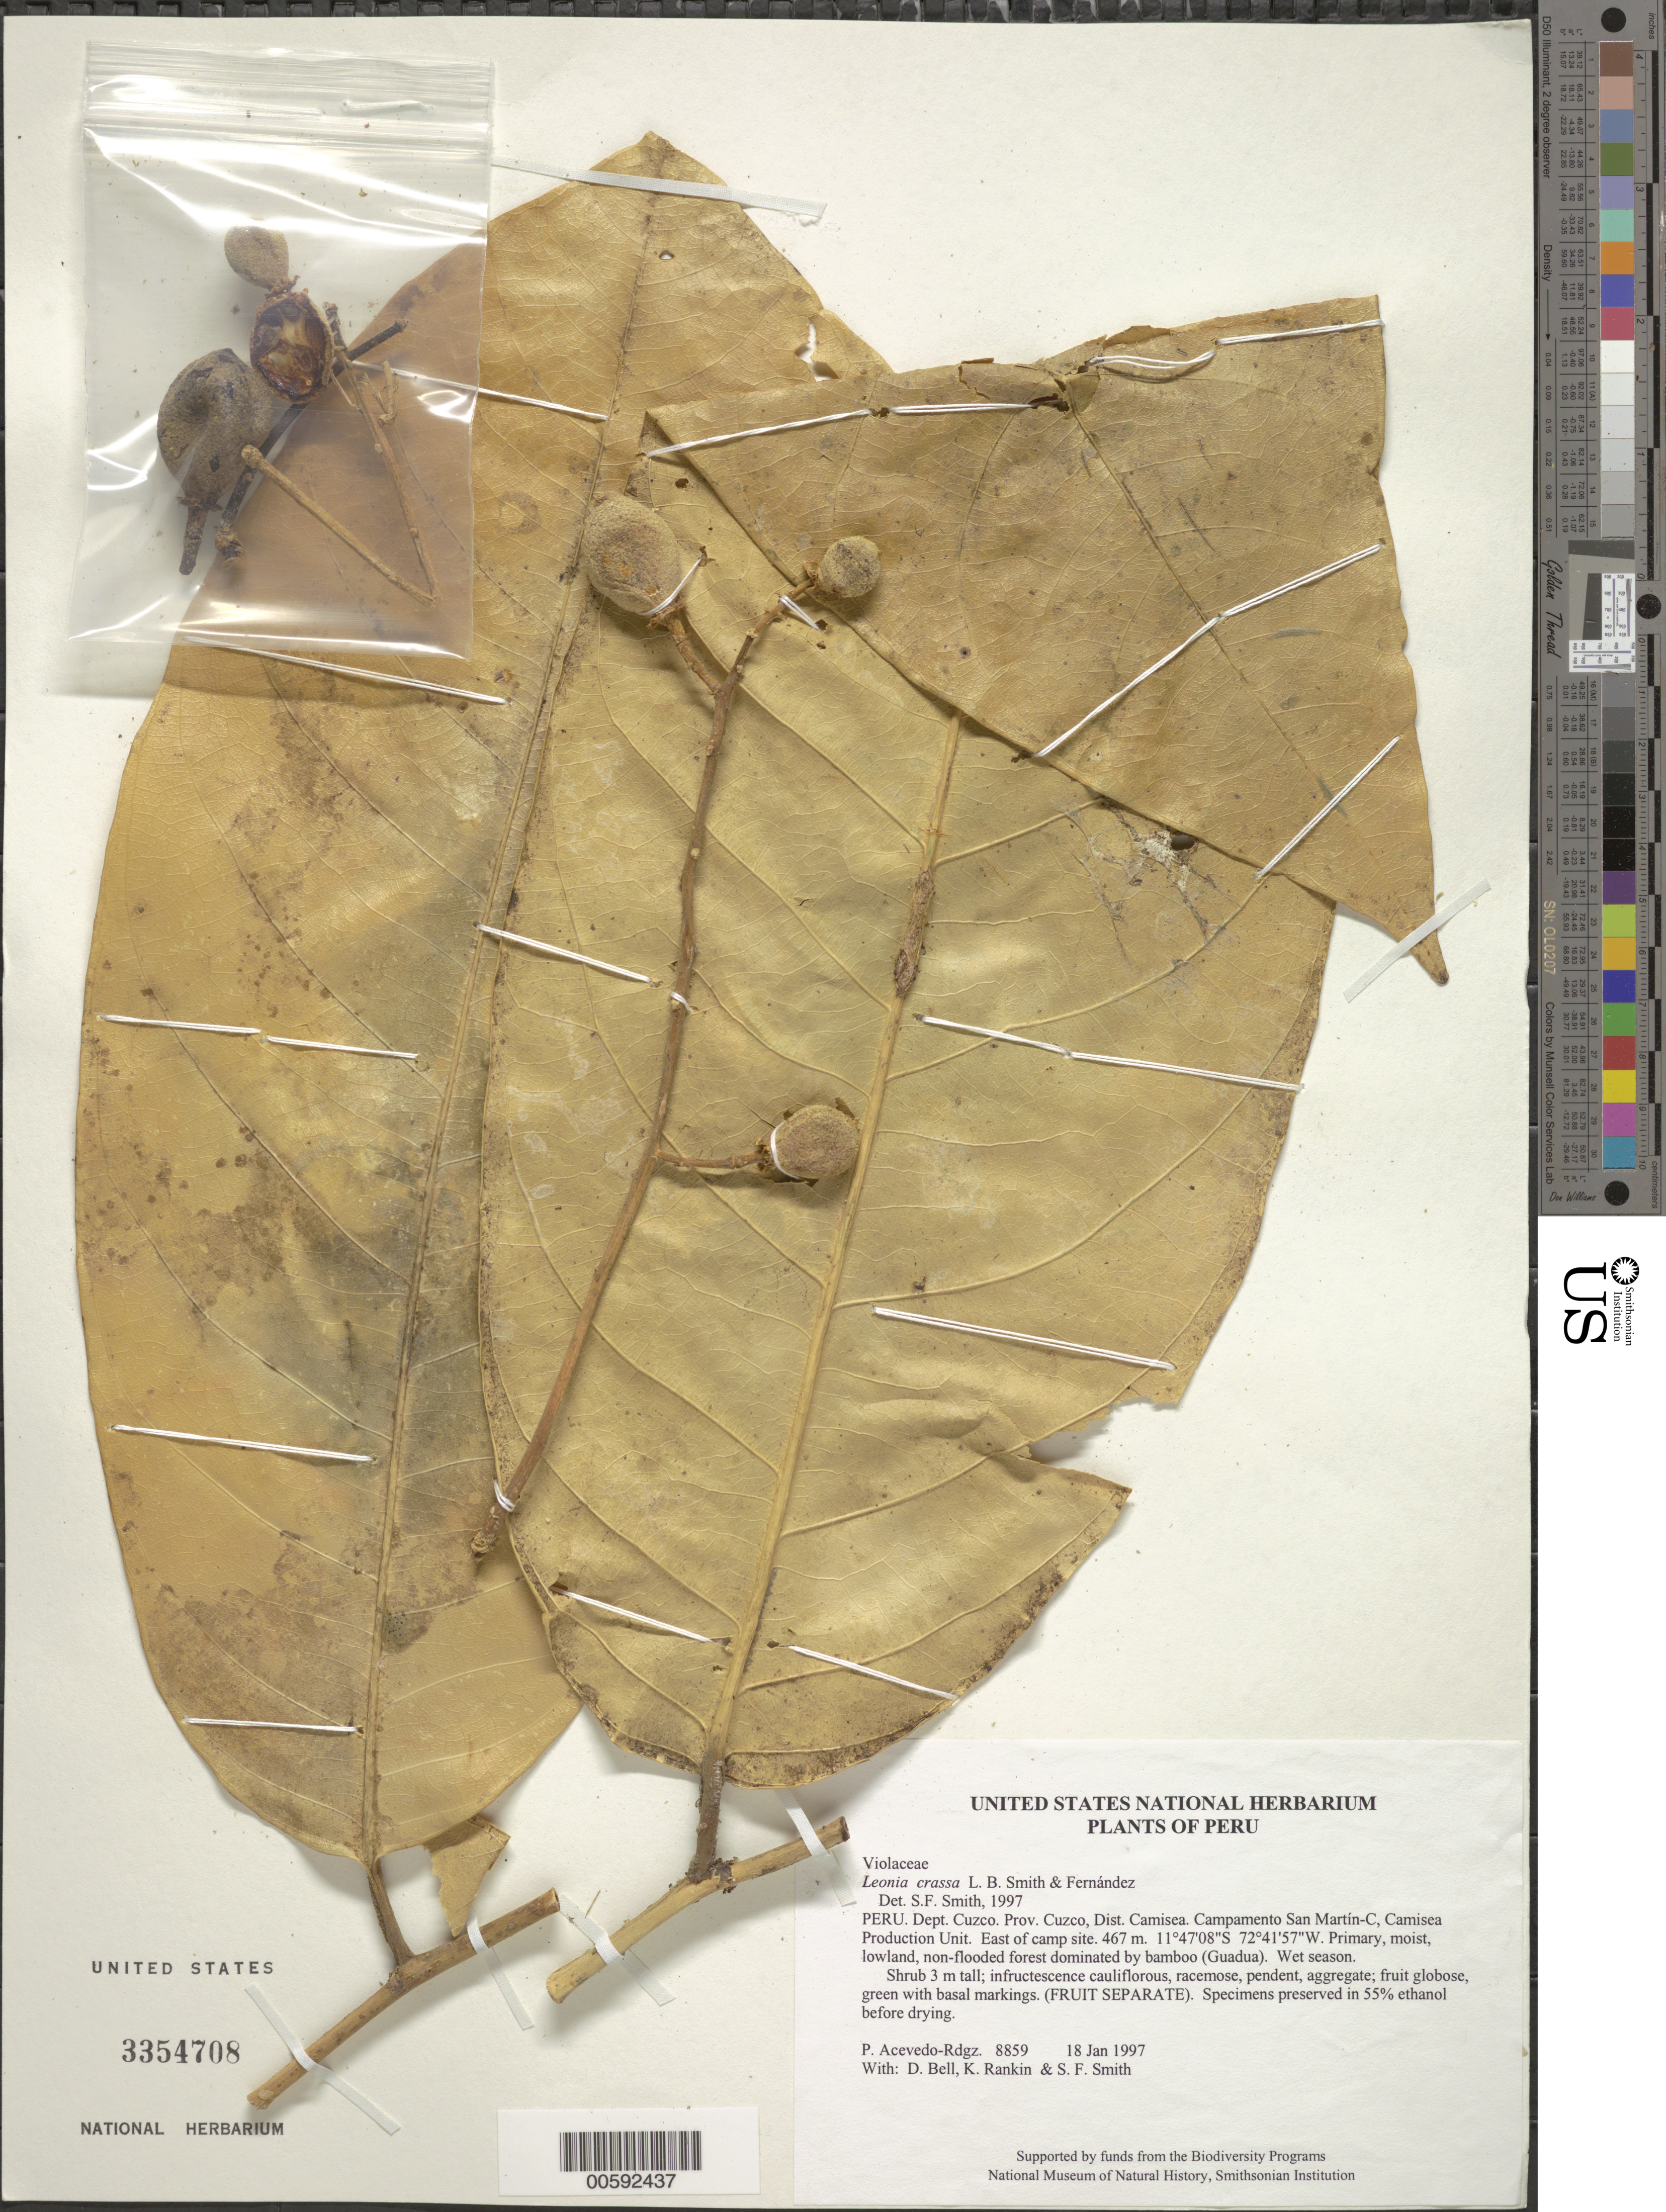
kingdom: Plantae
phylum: Tracheophyta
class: Magnoliopsida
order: Malpighiales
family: Violaceae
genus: Leonia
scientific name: Leonia crassa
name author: L.B. Sm. & A. Fernández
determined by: Smith, Stephen F., (US), NMNH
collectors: P. Acevedo-Rodr., D. A. Bell, K. B. Rankin & S.F. Smith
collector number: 8859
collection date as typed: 18 Jan 1997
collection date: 1997-01-18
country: Peru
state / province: Cusco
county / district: Cusco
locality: Districto Camisea, Campamento San Martín-C, Camisea Production Unit. East of camp site.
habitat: Primary, moist, lowland, non-flooded forest dominated by bamboo (Guadua). Wet season.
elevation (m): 467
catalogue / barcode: US 3354708